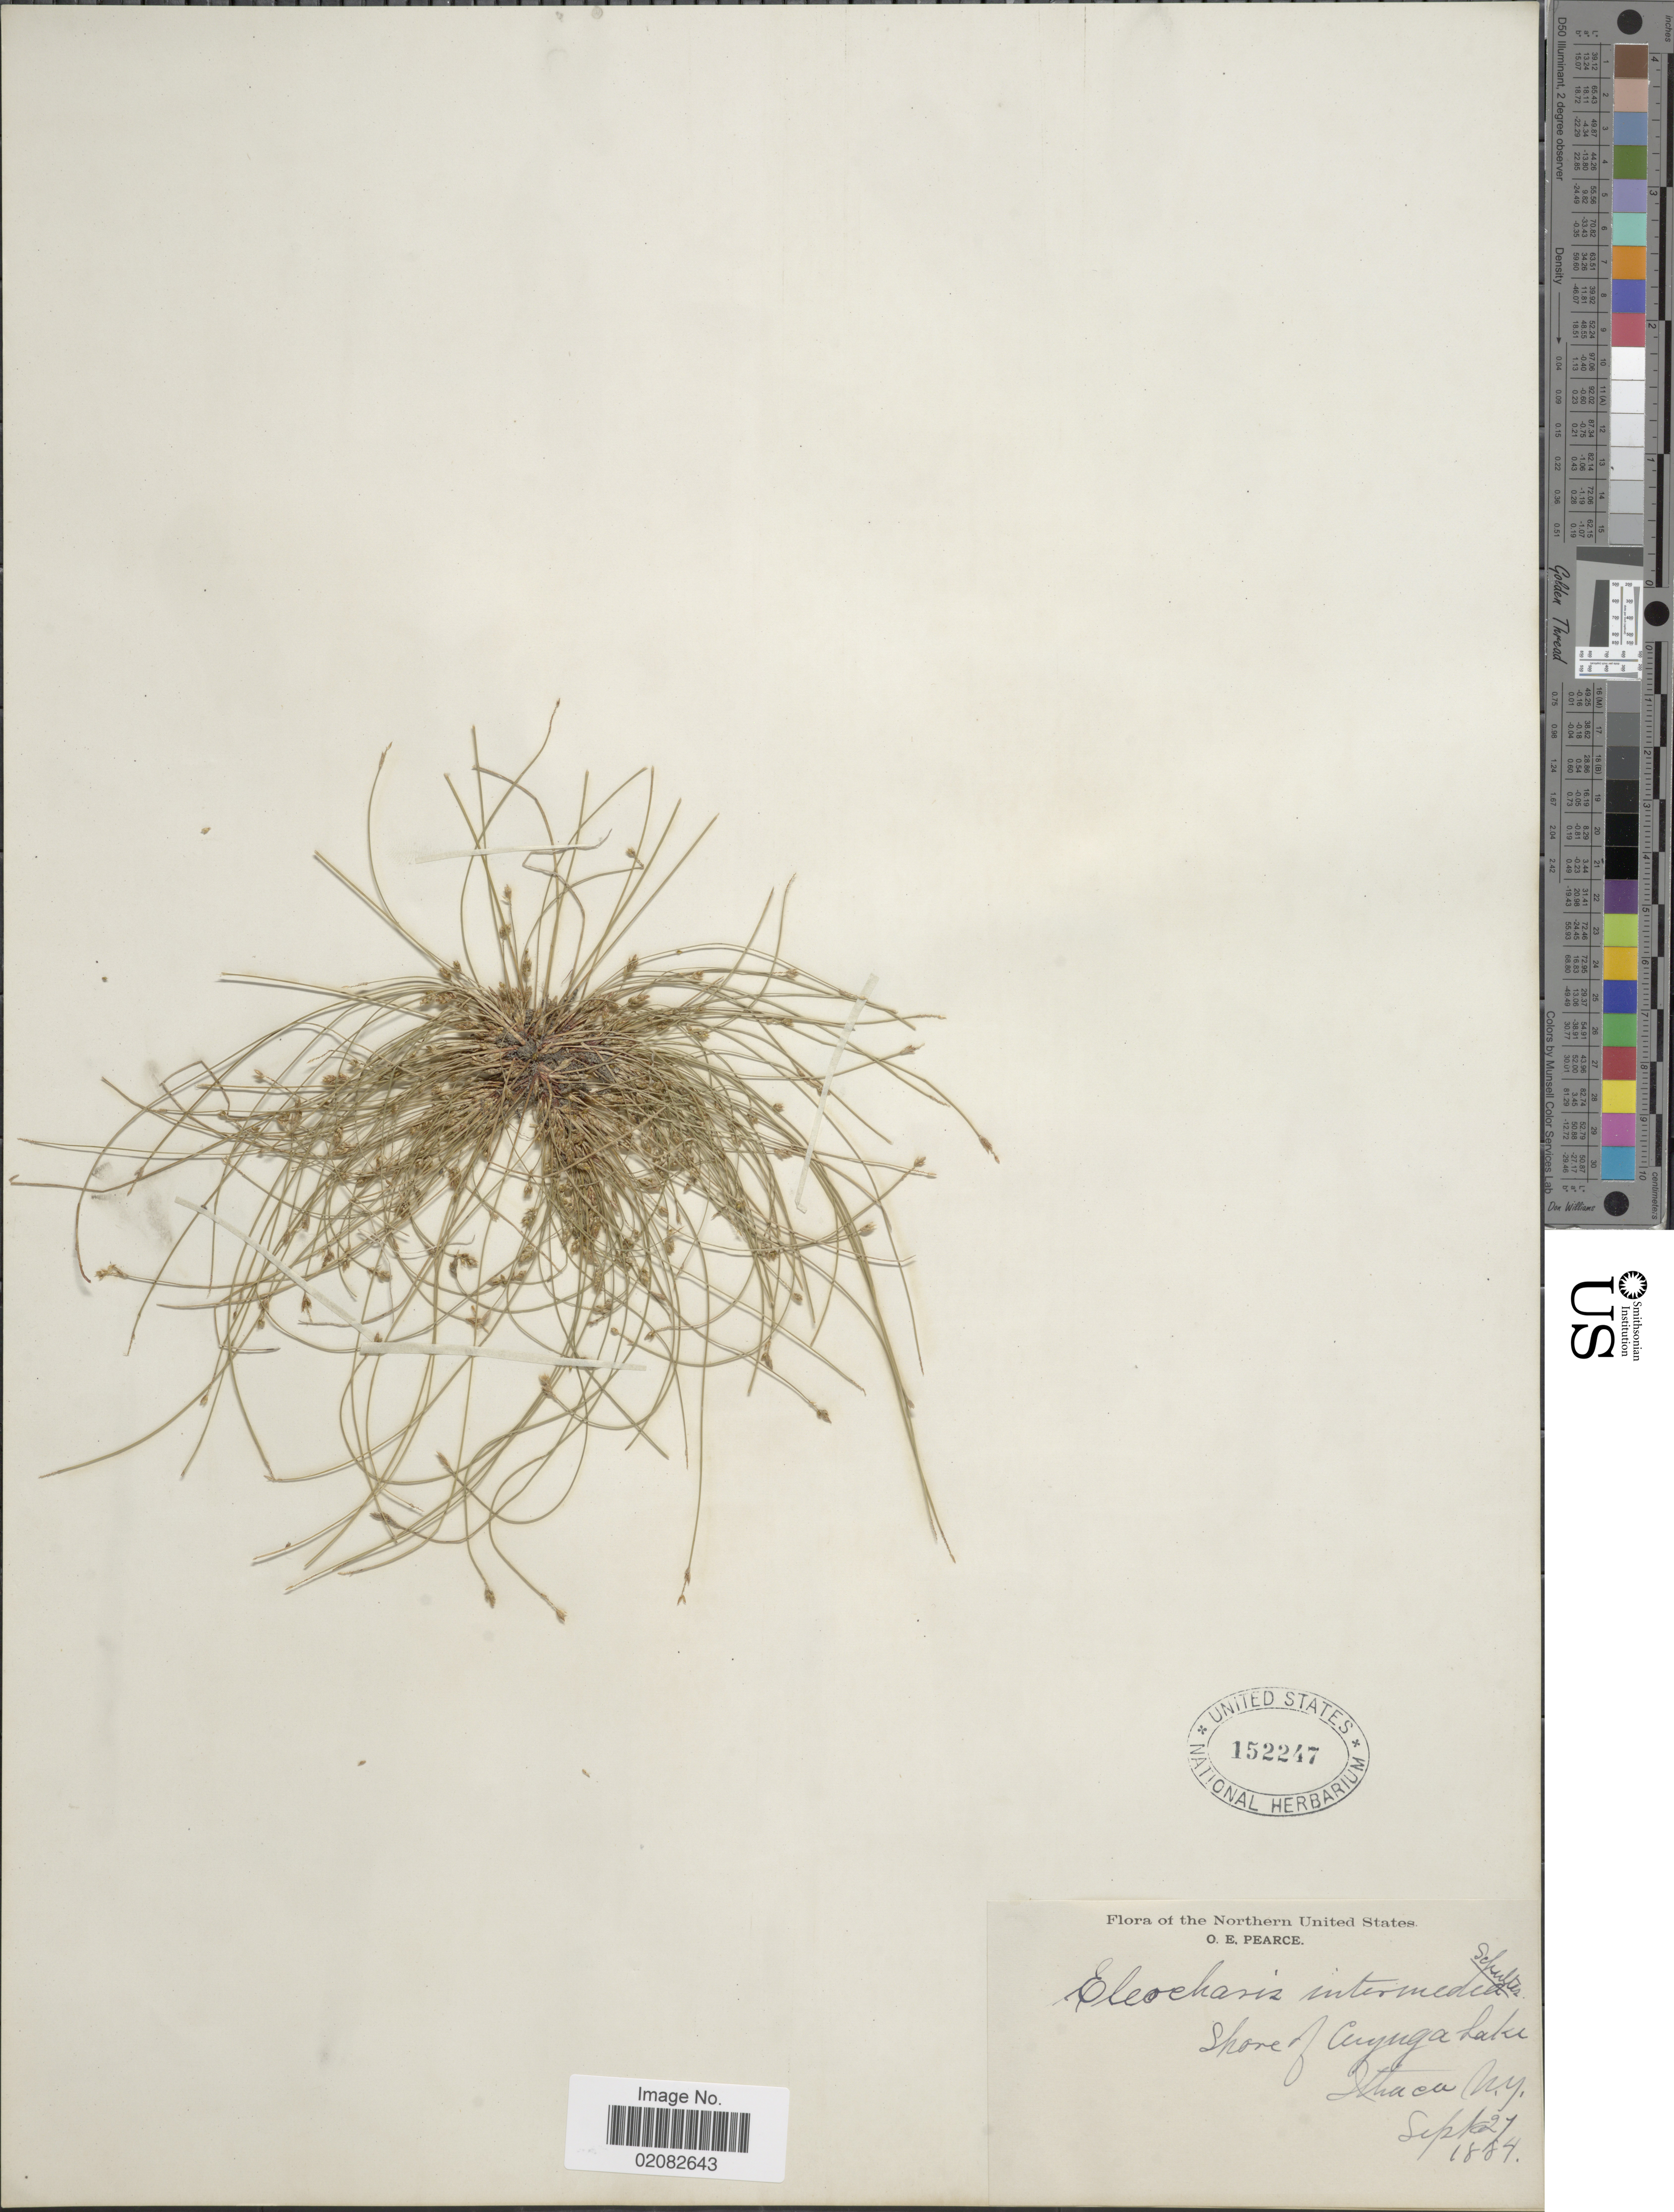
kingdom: Plantae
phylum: Tracheophyta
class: Liliopsida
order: Poales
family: Cyperaceae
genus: Eleocharis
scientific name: Eleocharis intermedia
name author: Schult.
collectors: O. E. Pearce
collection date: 1884-09-27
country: United States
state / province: New York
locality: Ithaca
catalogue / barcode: US 152247